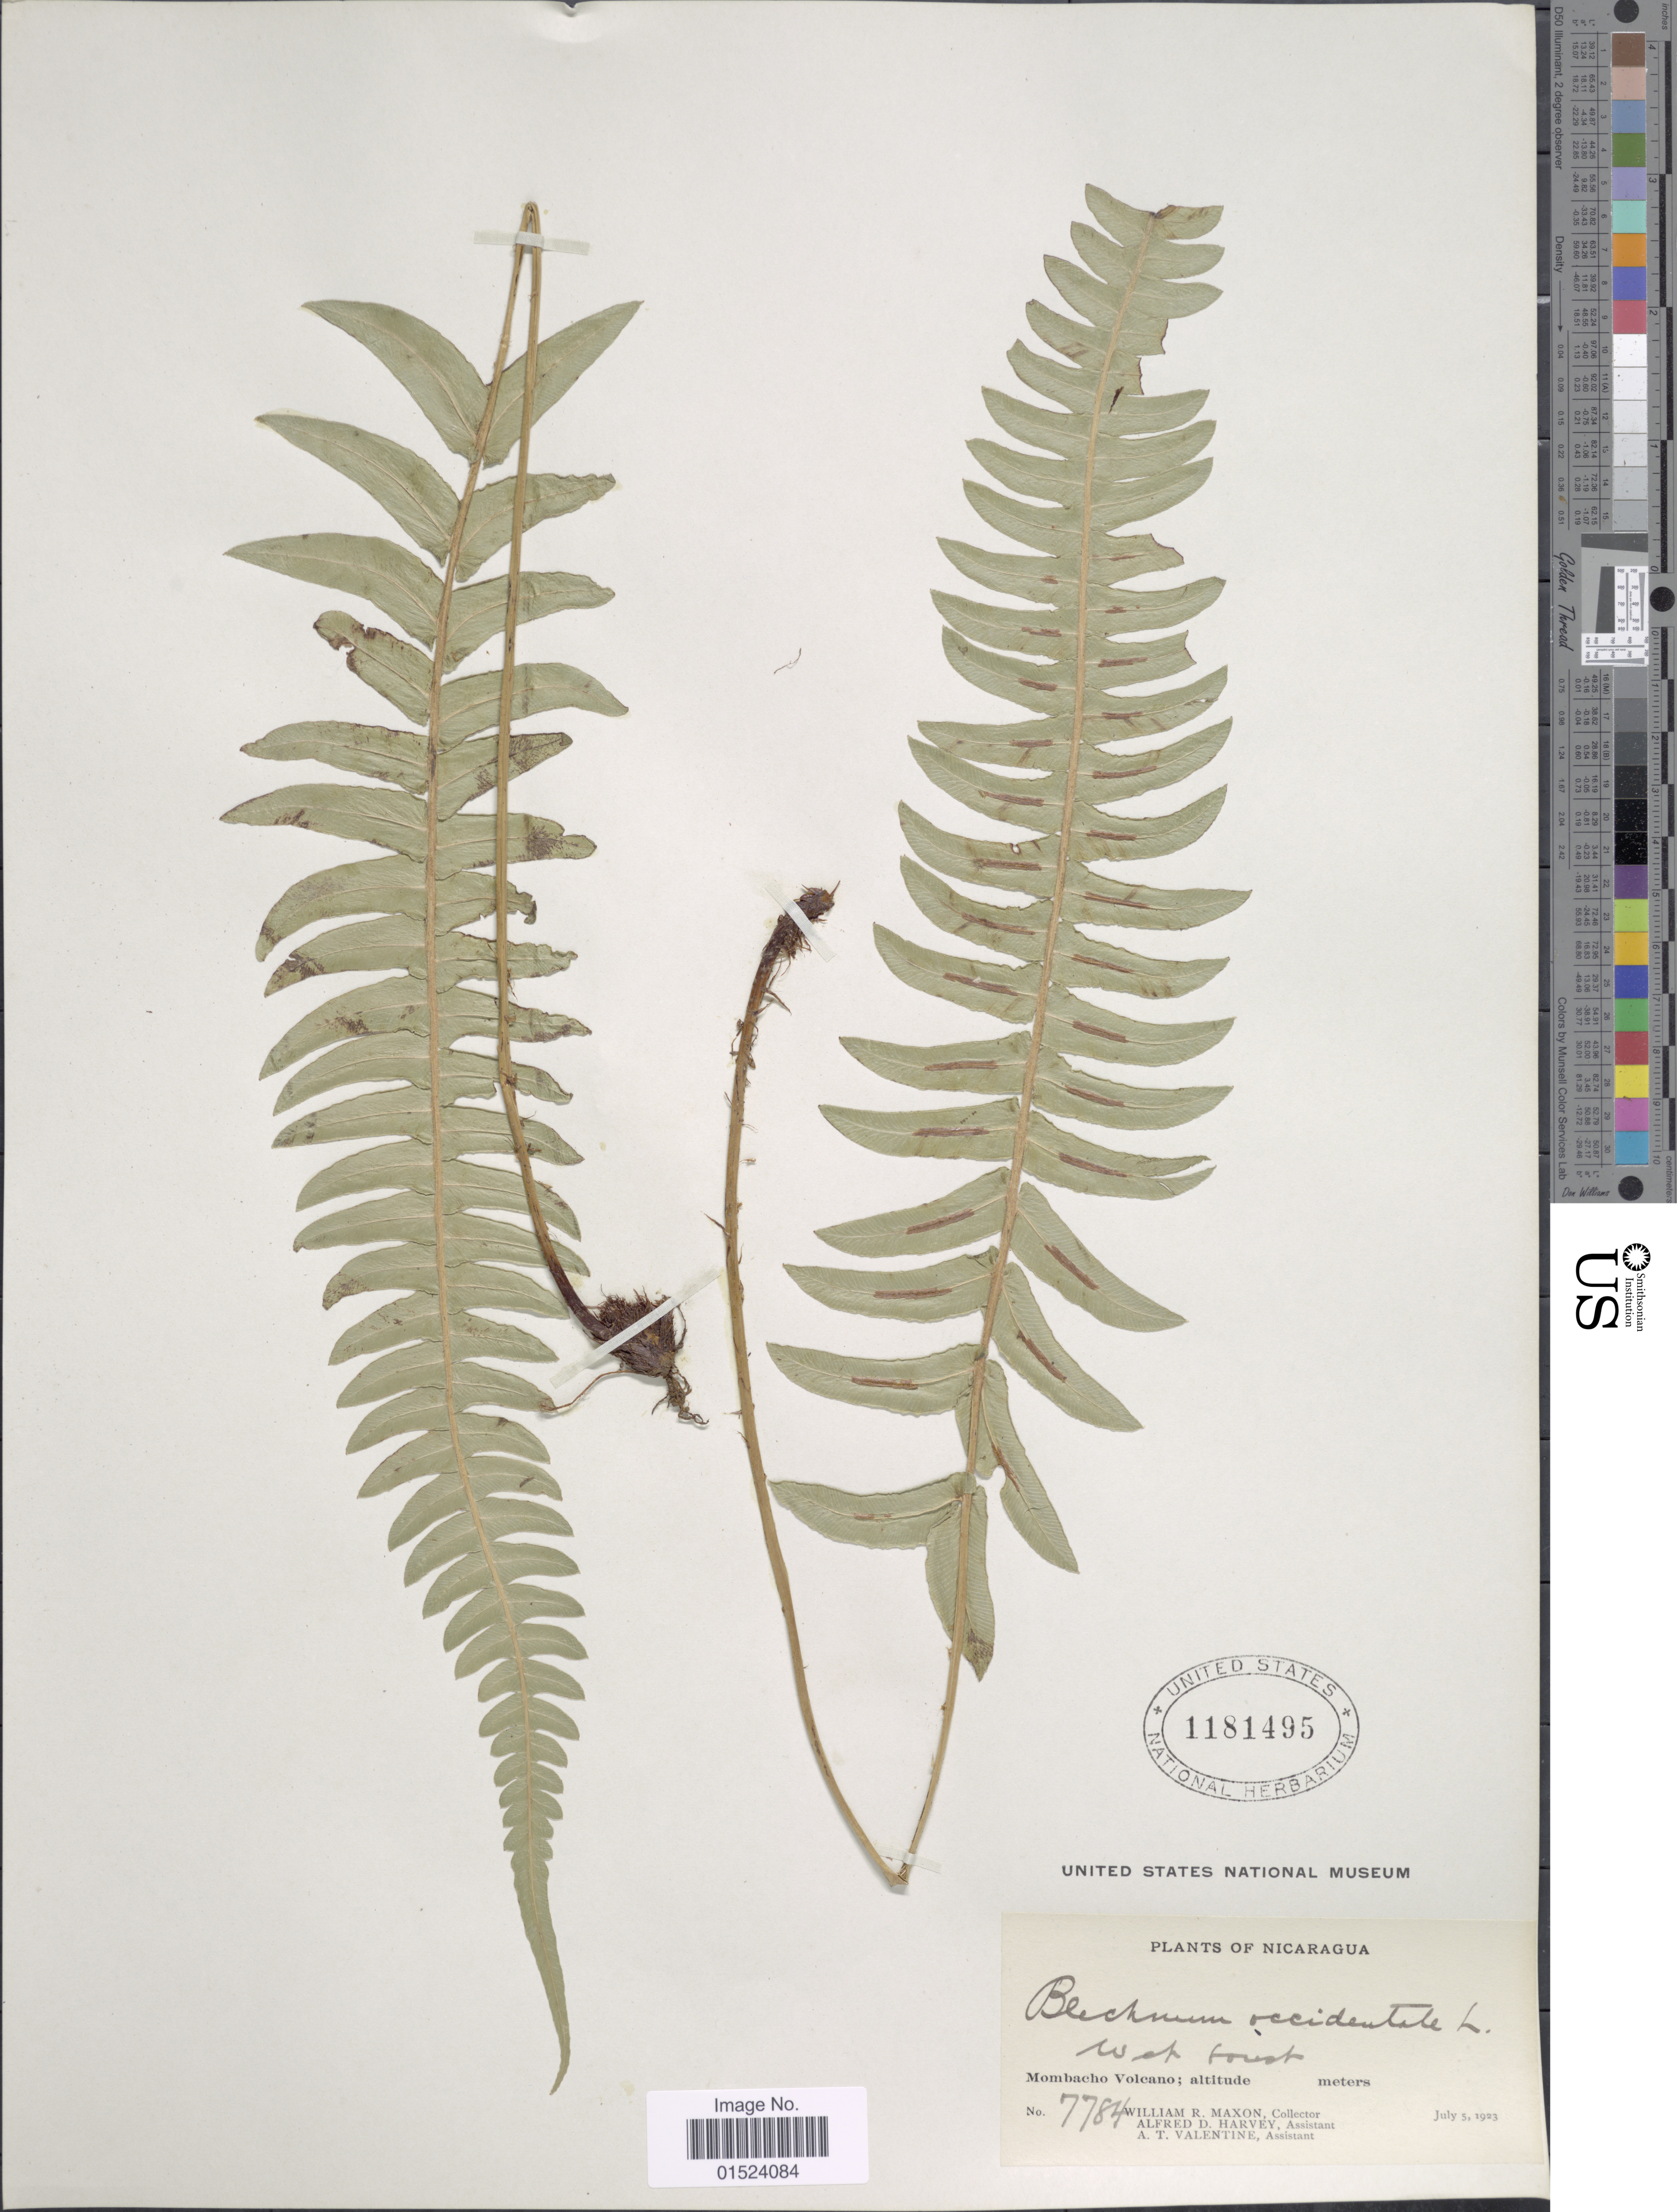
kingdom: Plantae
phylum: Tracheophyta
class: Polypodiopsida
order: Polypodiales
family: Blechnaceae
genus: Blechnum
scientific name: Blechnum glandulosum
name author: Link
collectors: W. R. Maxon, A. D. Harvey & A. Valentine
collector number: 7784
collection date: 1923-07-05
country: Nicaragua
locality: Mombacho Volcano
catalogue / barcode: US 1181495